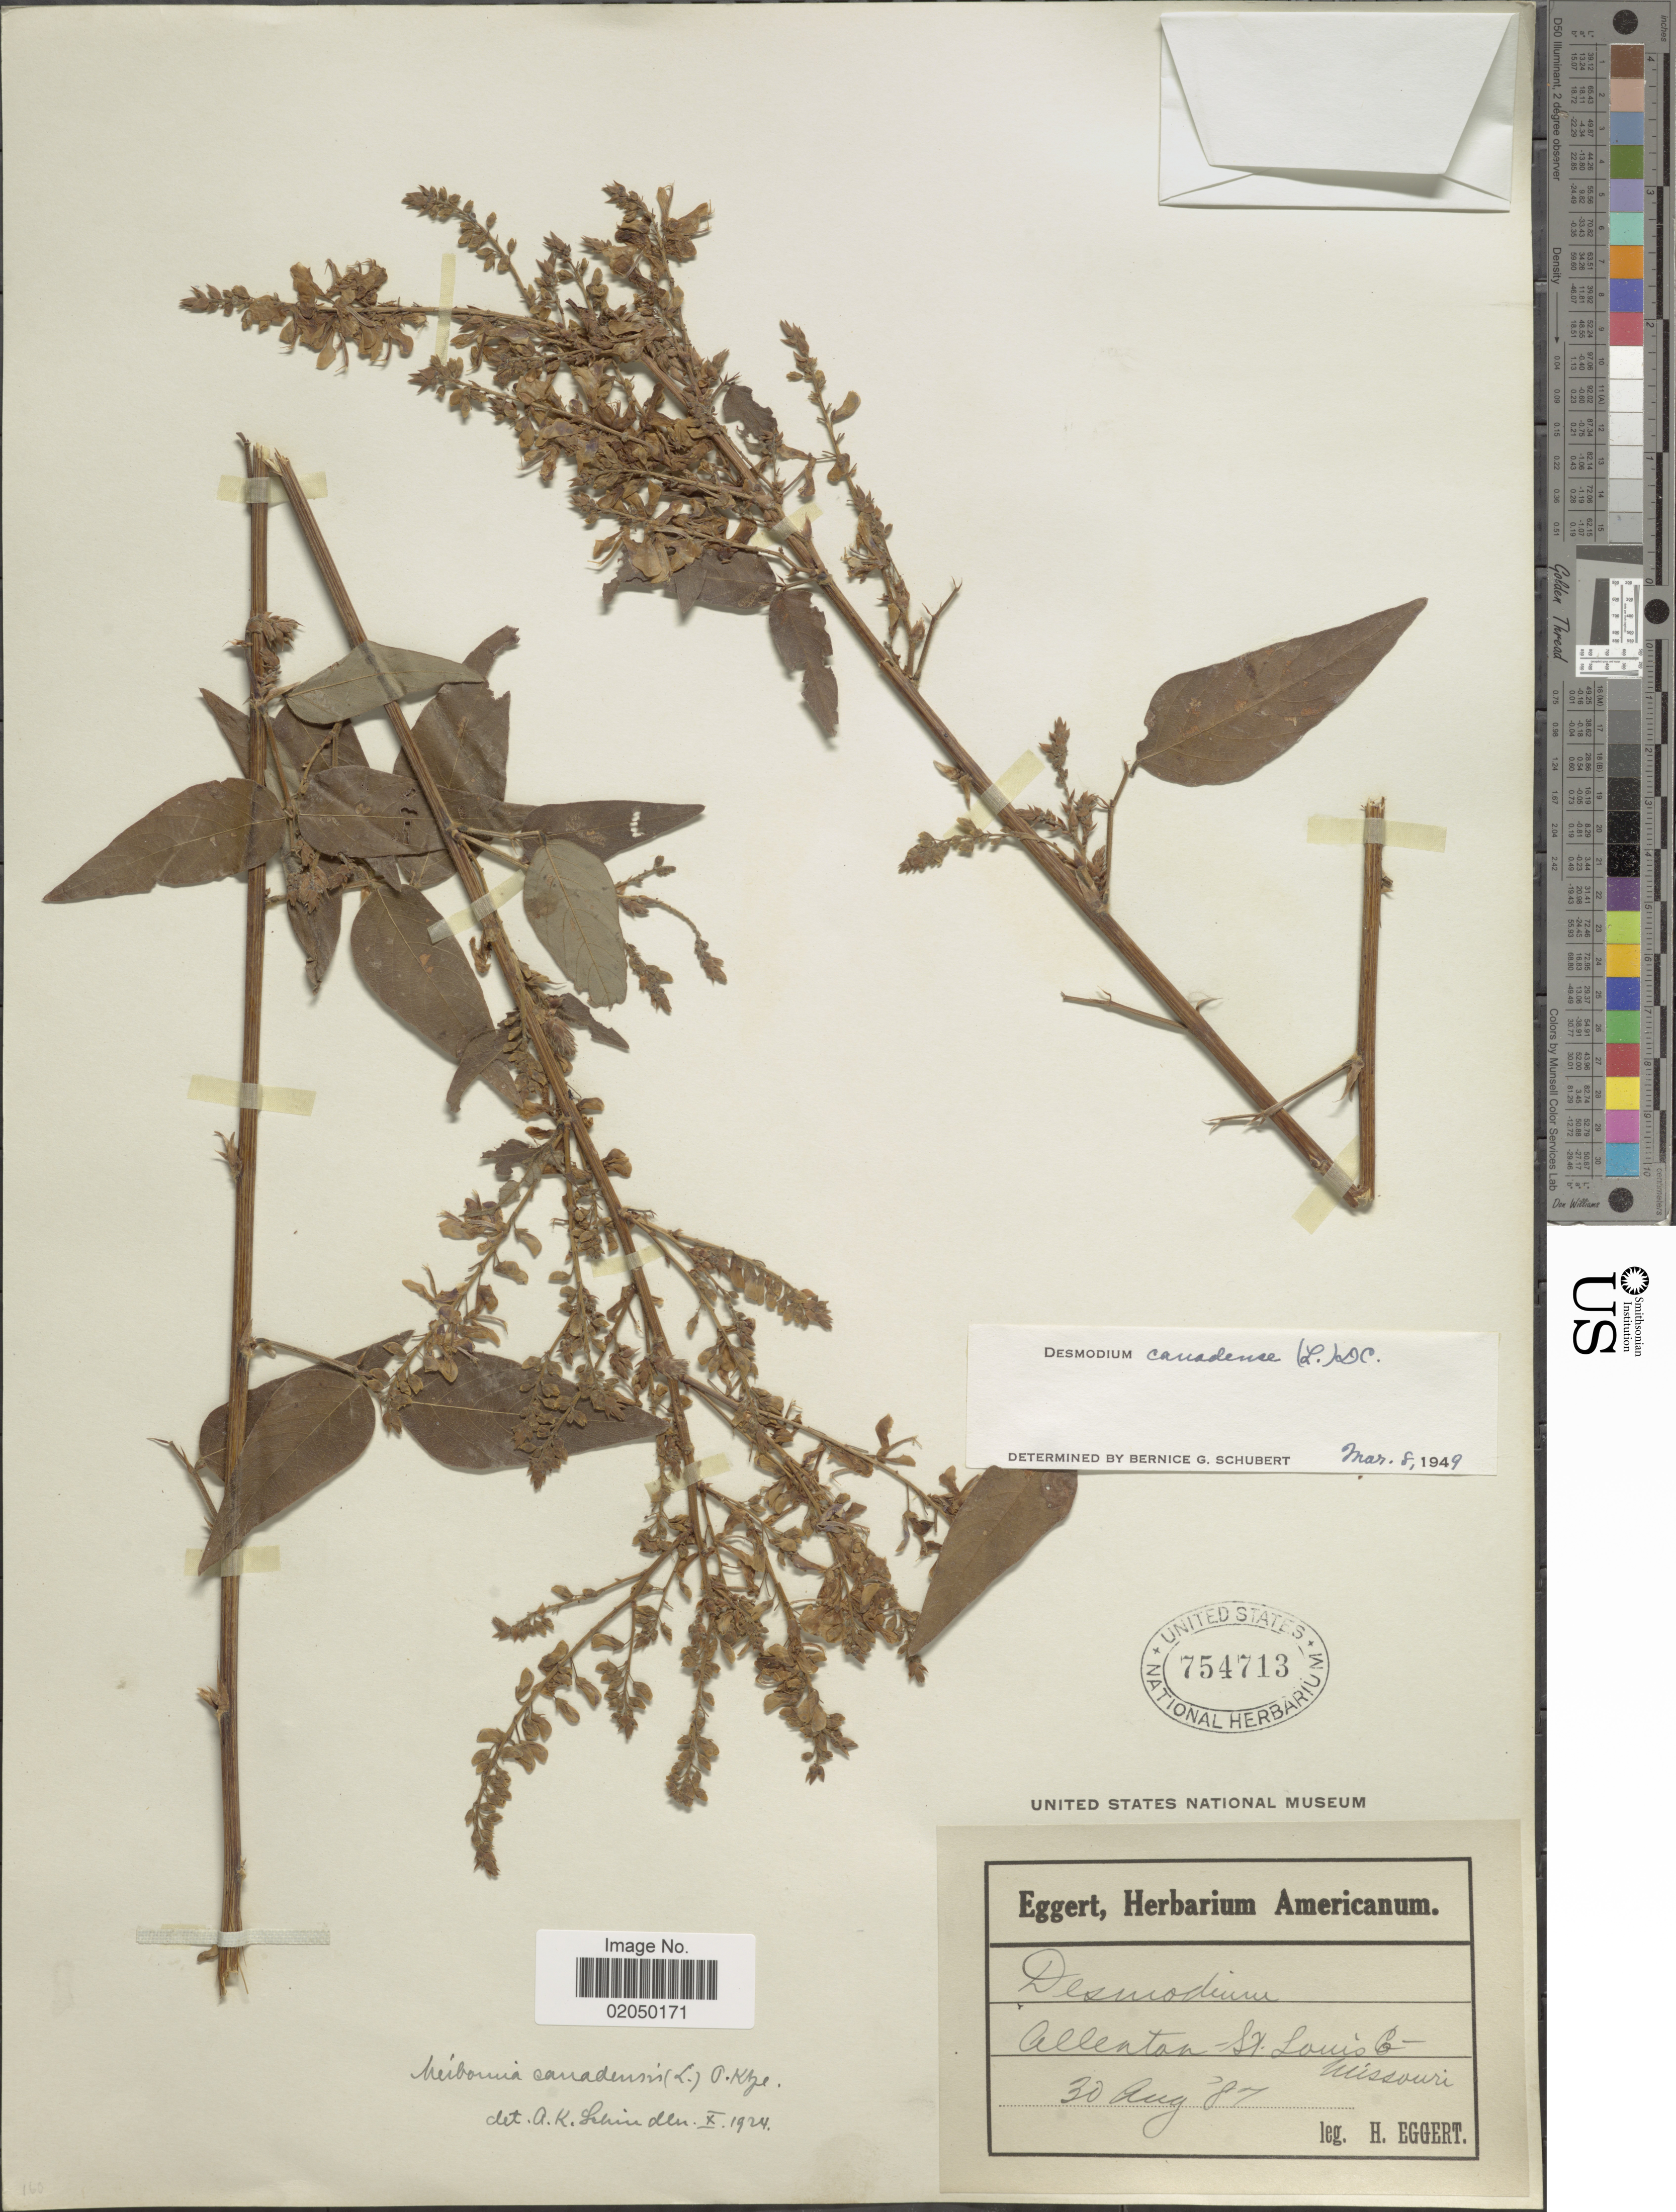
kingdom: Plantae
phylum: Tracheophyta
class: Magnoliopsida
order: Fabales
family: Fabaceae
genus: Desmodium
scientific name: Desmodium canadense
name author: (L.) DC.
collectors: H. Eggert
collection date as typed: Transcribed d/m/y: 30/8/87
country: United States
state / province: Missouri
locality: Allenton - St. Louis Co.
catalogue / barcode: US 754713